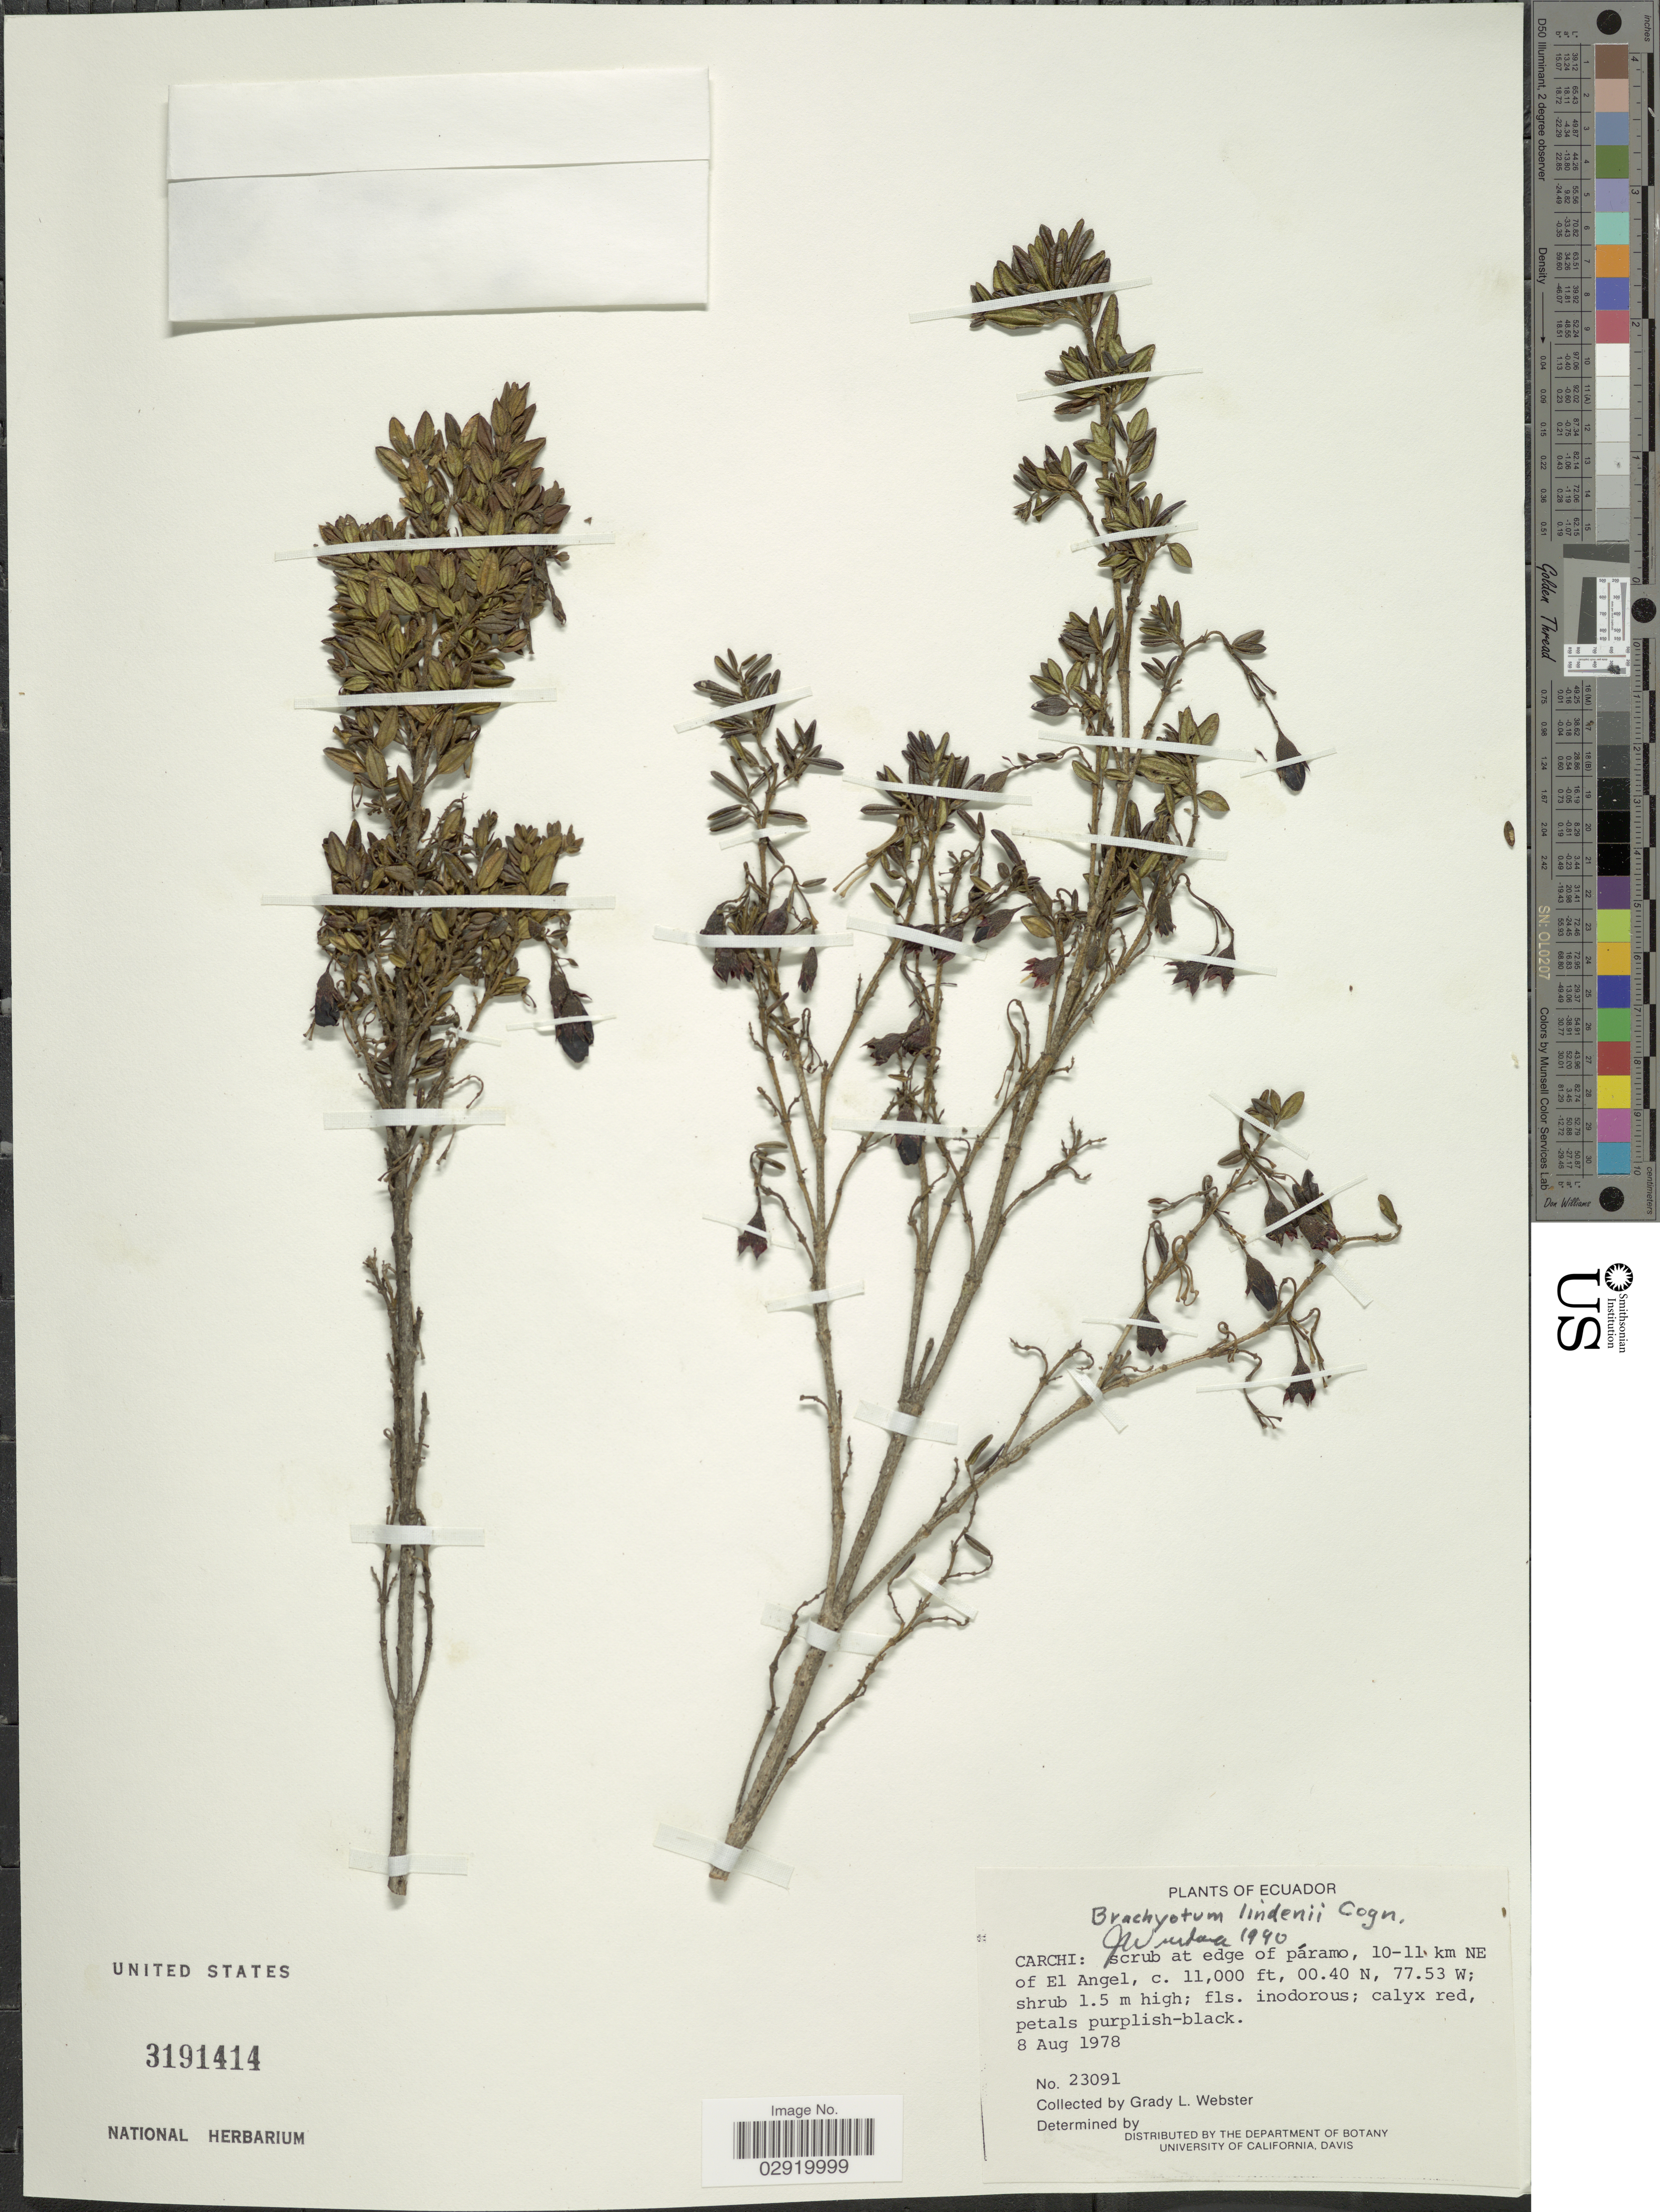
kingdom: Plantae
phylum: Tracheophyta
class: Magnoliopsida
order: Myrtales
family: Melastomataceae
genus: Brachyotum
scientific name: Brachyotum lindenii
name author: Cogn.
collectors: G. L. Webster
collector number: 23091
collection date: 1978-08-08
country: Ecuador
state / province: Carchi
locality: Scrub at edge of páramo, 10-11 km NE of El Angel.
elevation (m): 3353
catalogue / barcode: US 3191414